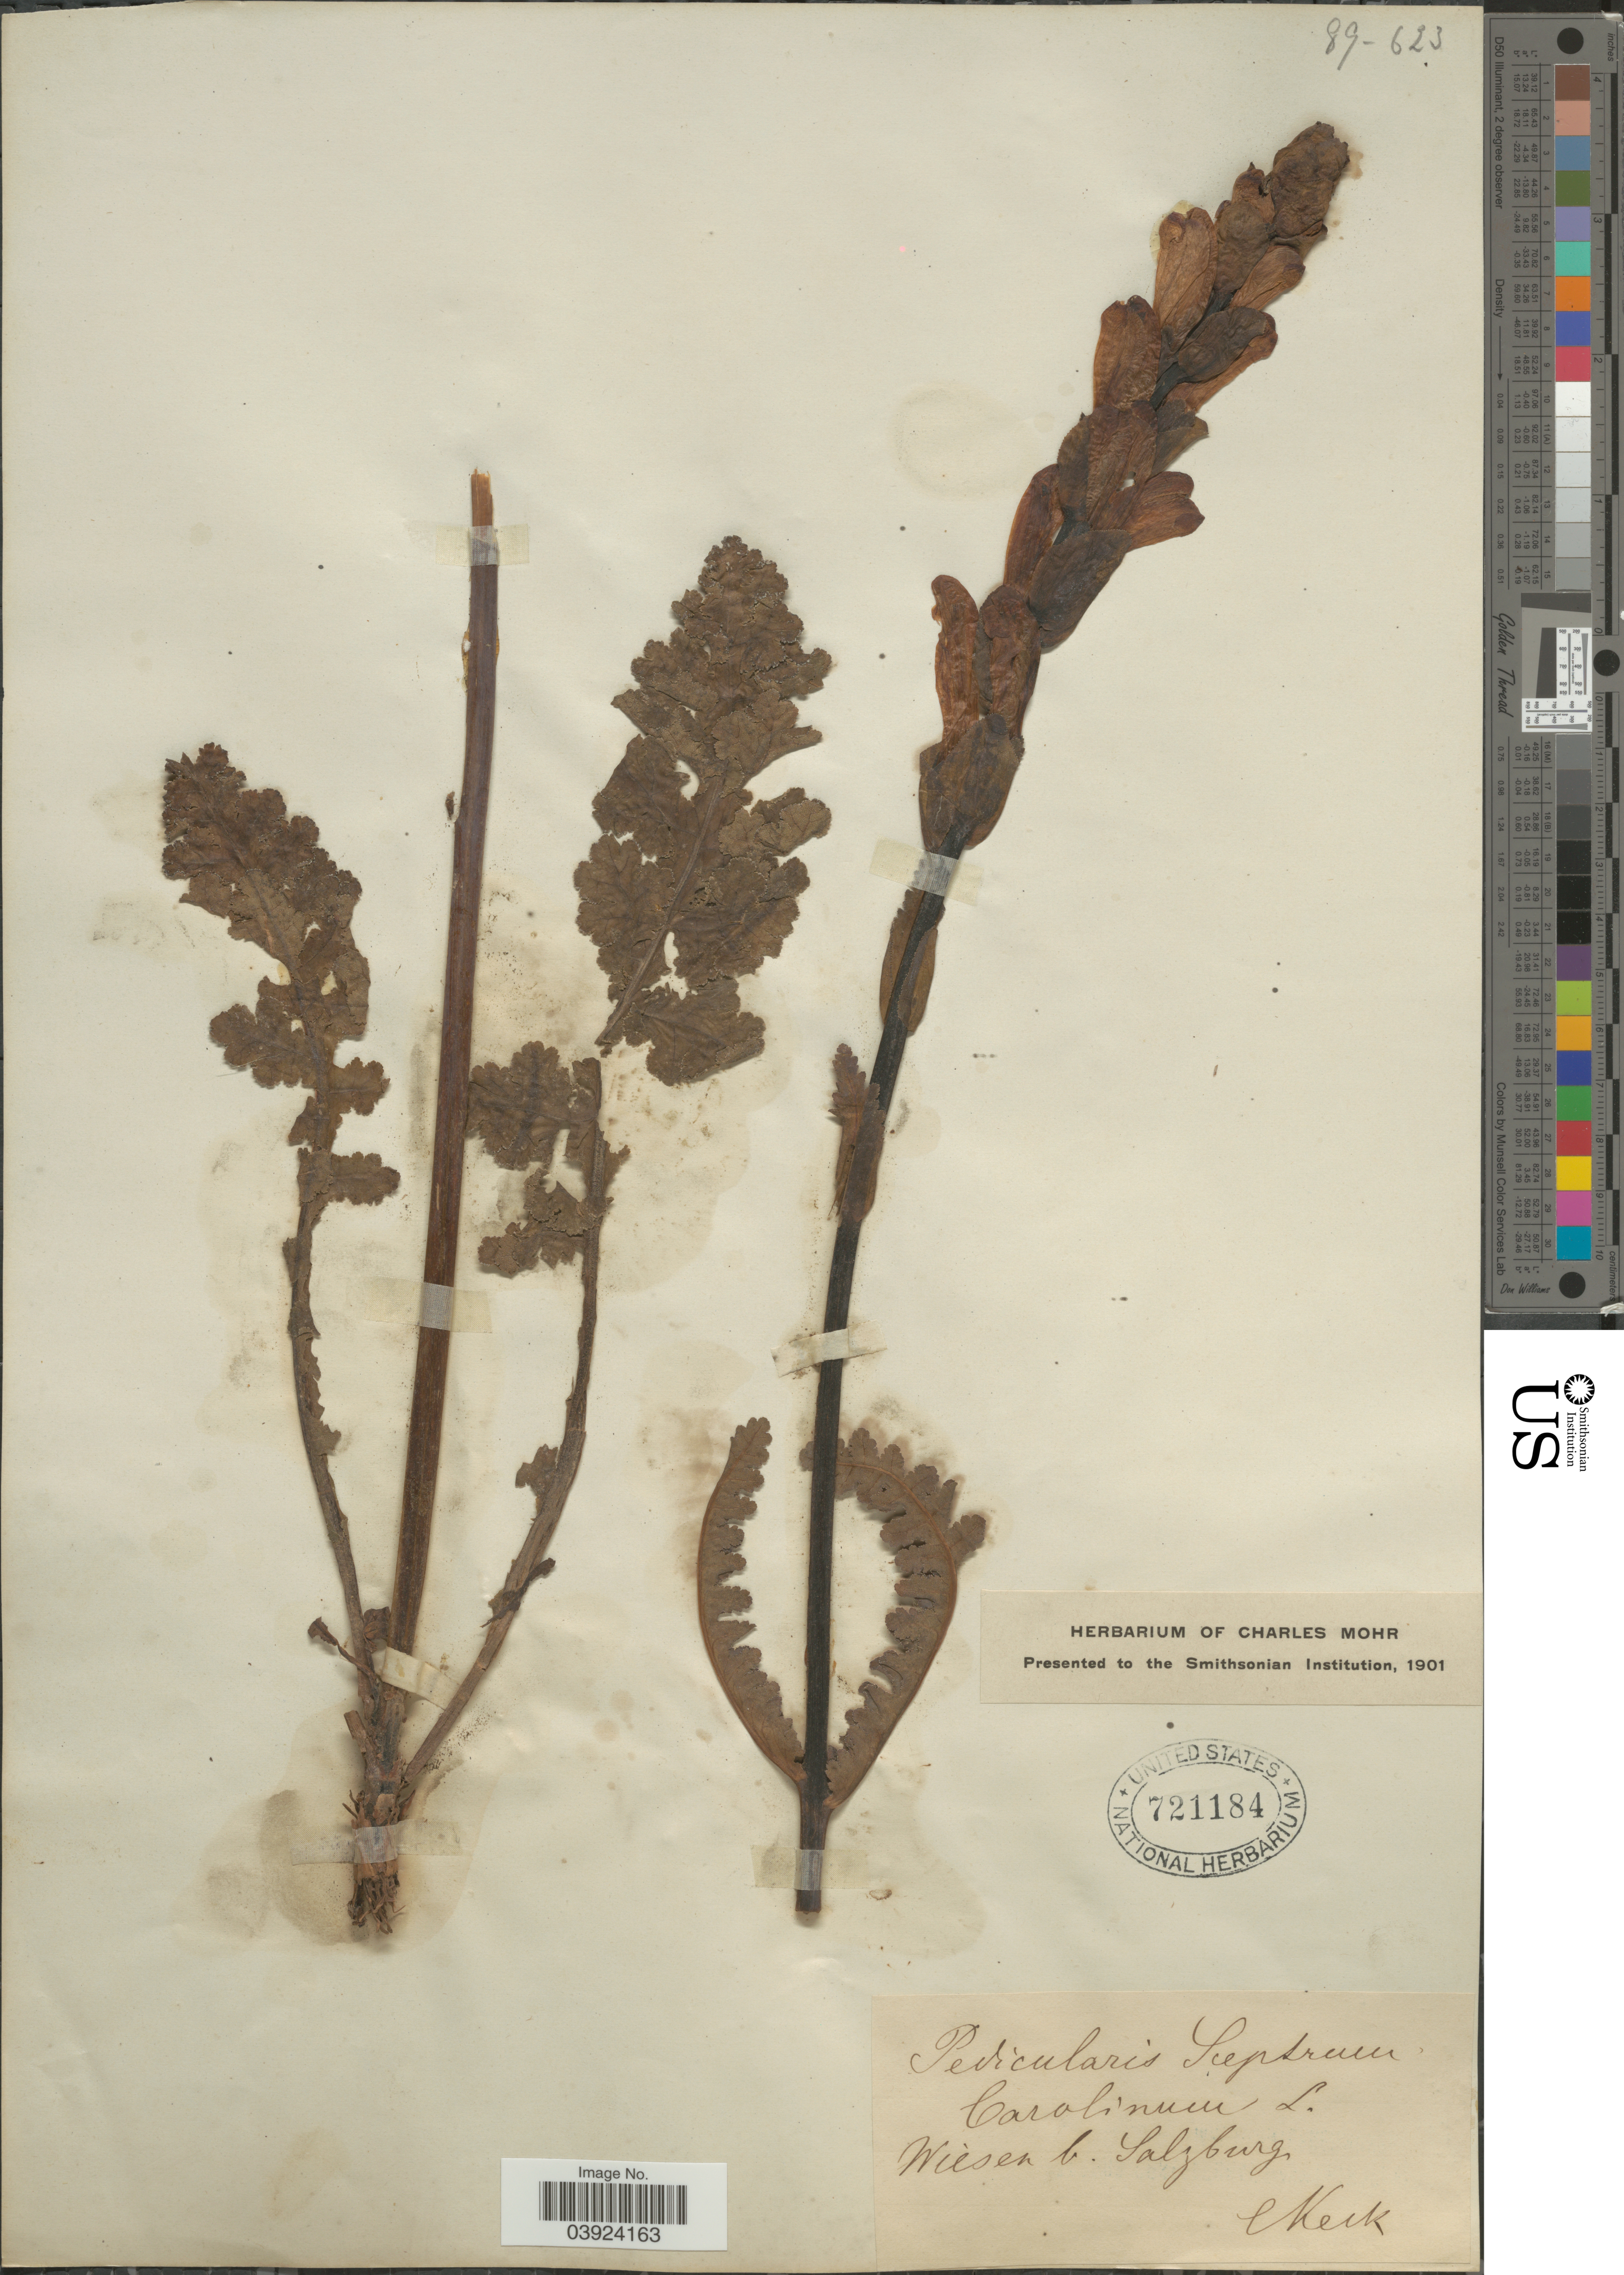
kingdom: Plantae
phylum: Tracheophyta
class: Magnoliopsida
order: Lamiales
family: Orobanchaceae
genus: Pedicularis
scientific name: Pedicularis sceptrum-carolinum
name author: L.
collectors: C. Keck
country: Austria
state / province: Salzburg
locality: Wiesen b. Salzburg.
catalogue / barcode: US 721184